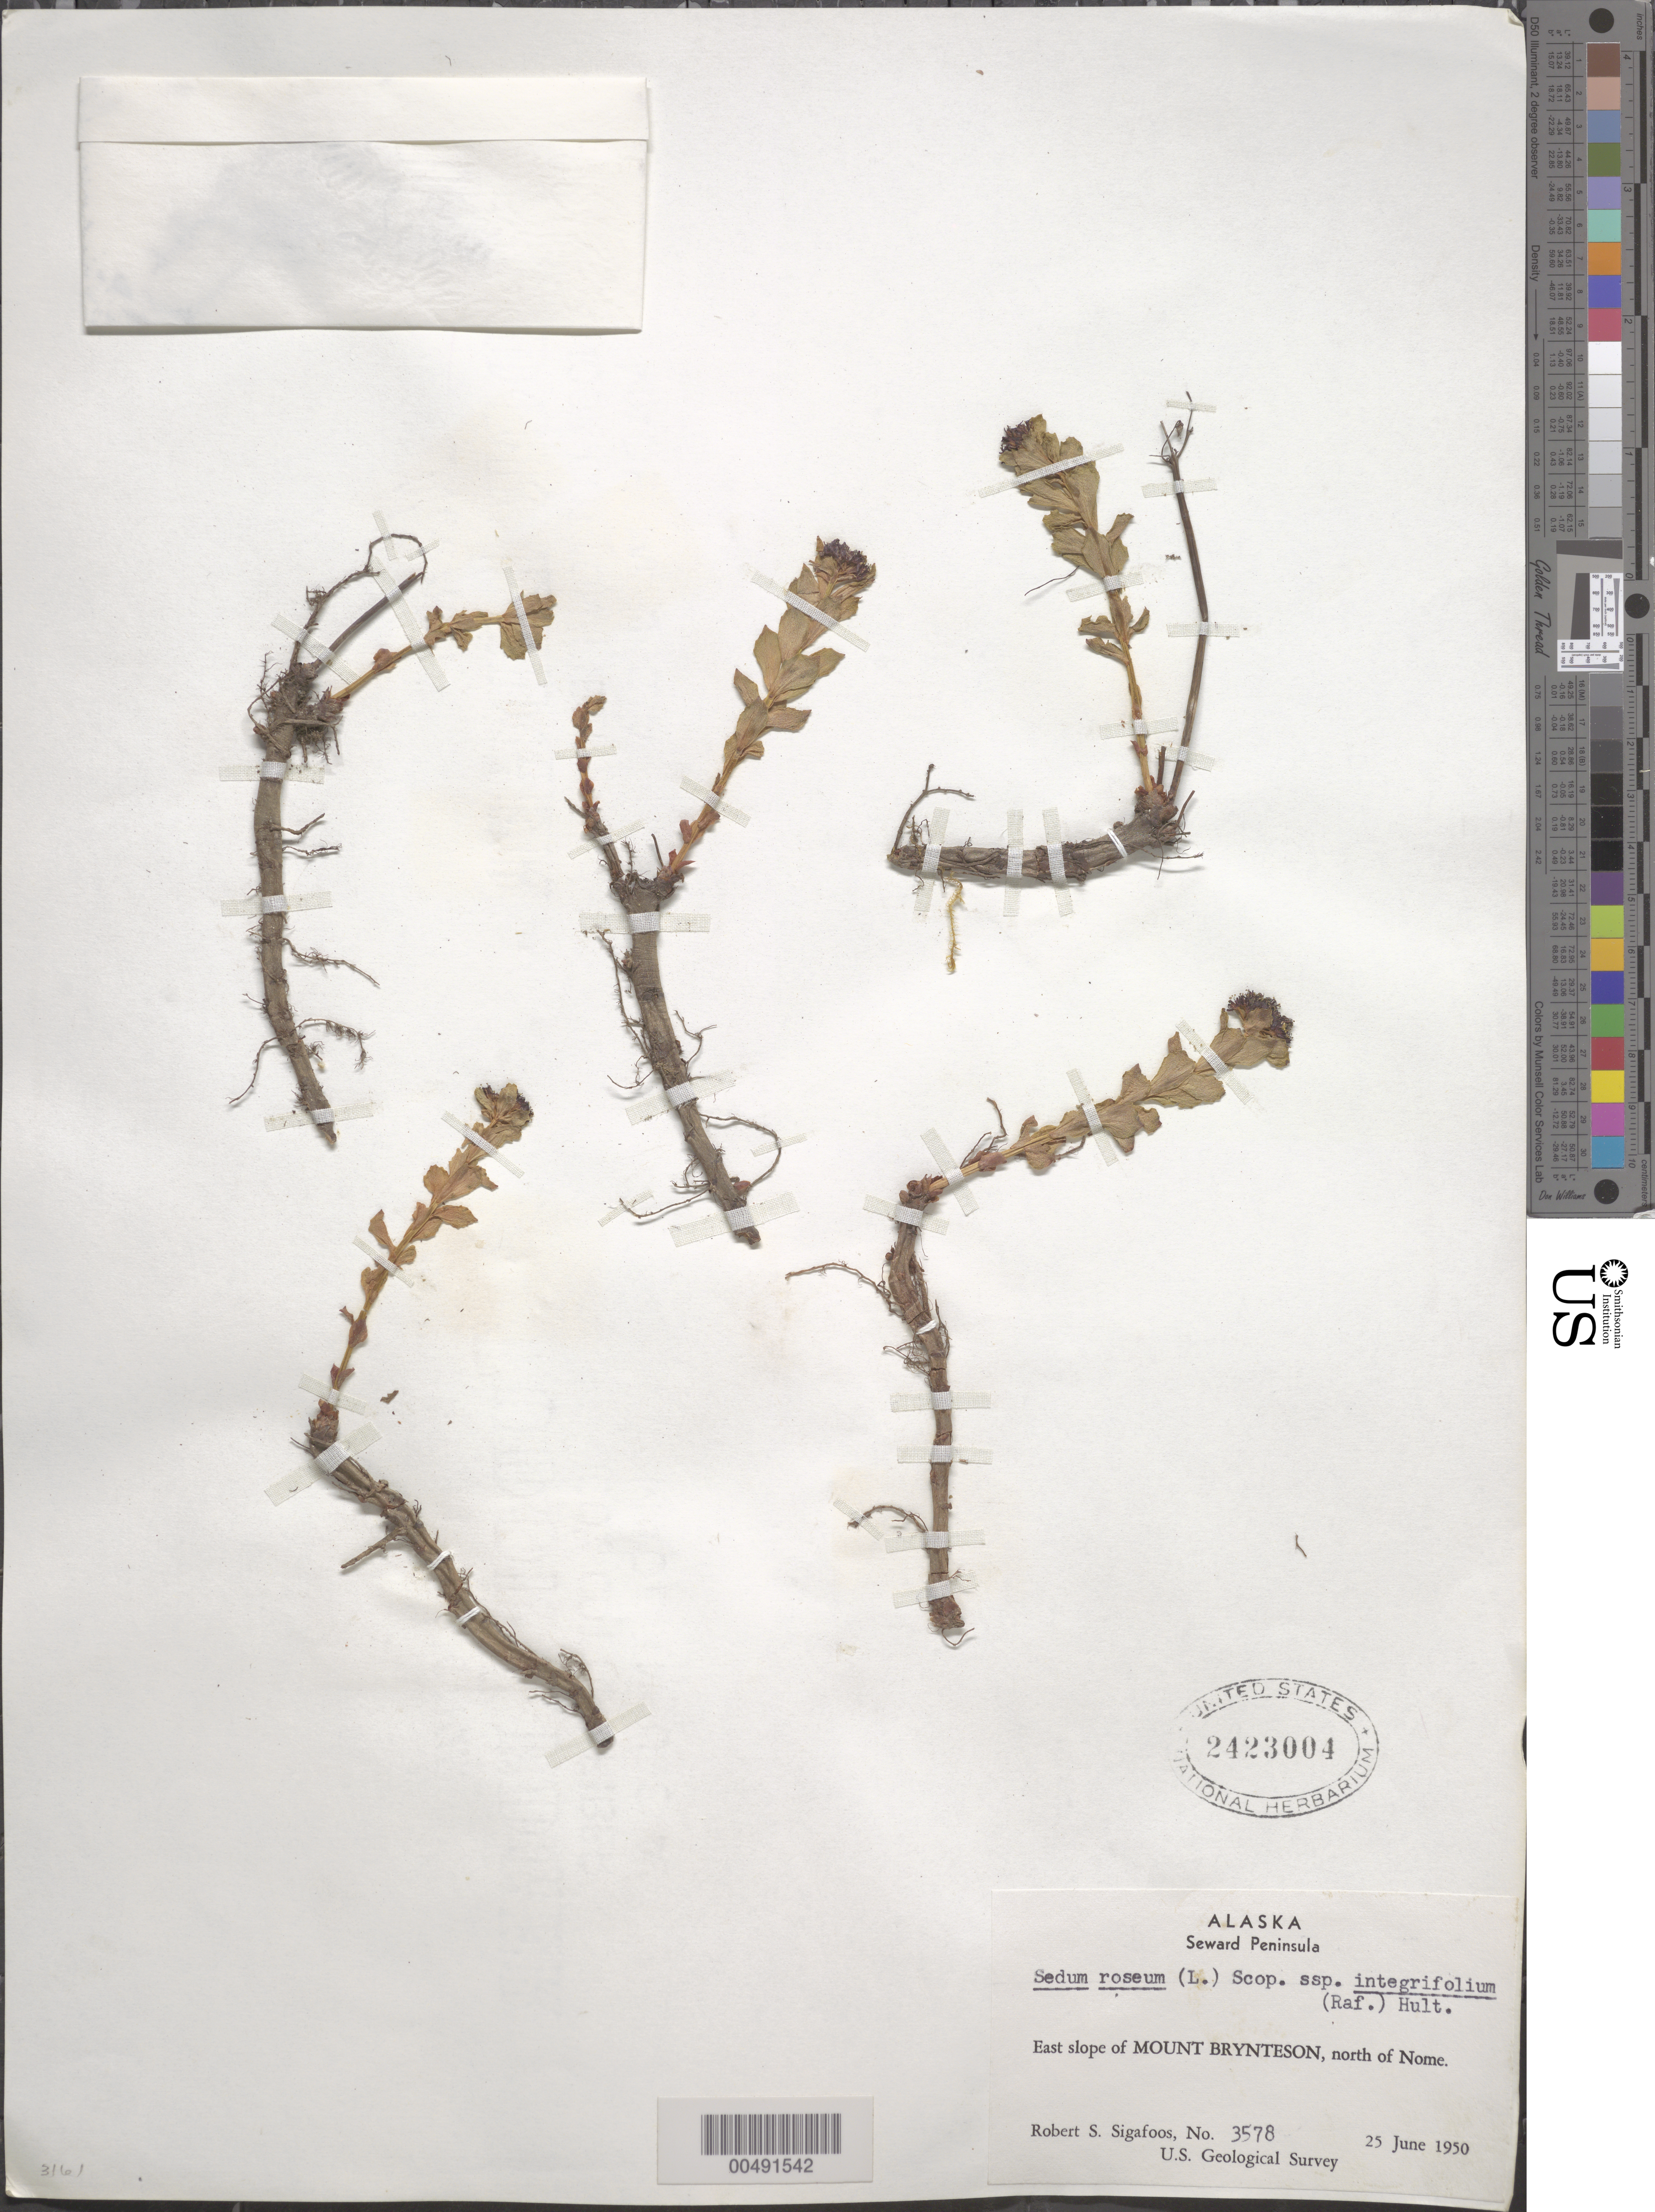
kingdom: Plantae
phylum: Tracheophyta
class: Magnoliopsida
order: Saxifragales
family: Crassulaceae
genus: Rhodiola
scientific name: Rhodiola integrifolia subsp. integrifolia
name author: Raf.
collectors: R. Sigafoos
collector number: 3578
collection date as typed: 25 Jun 1950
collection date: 1950-06-25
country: United States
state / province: Alaska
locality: Seward Peninsula, east slope of Mount Brynteson, north of Nome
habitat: east slope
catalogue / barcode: US 2423004